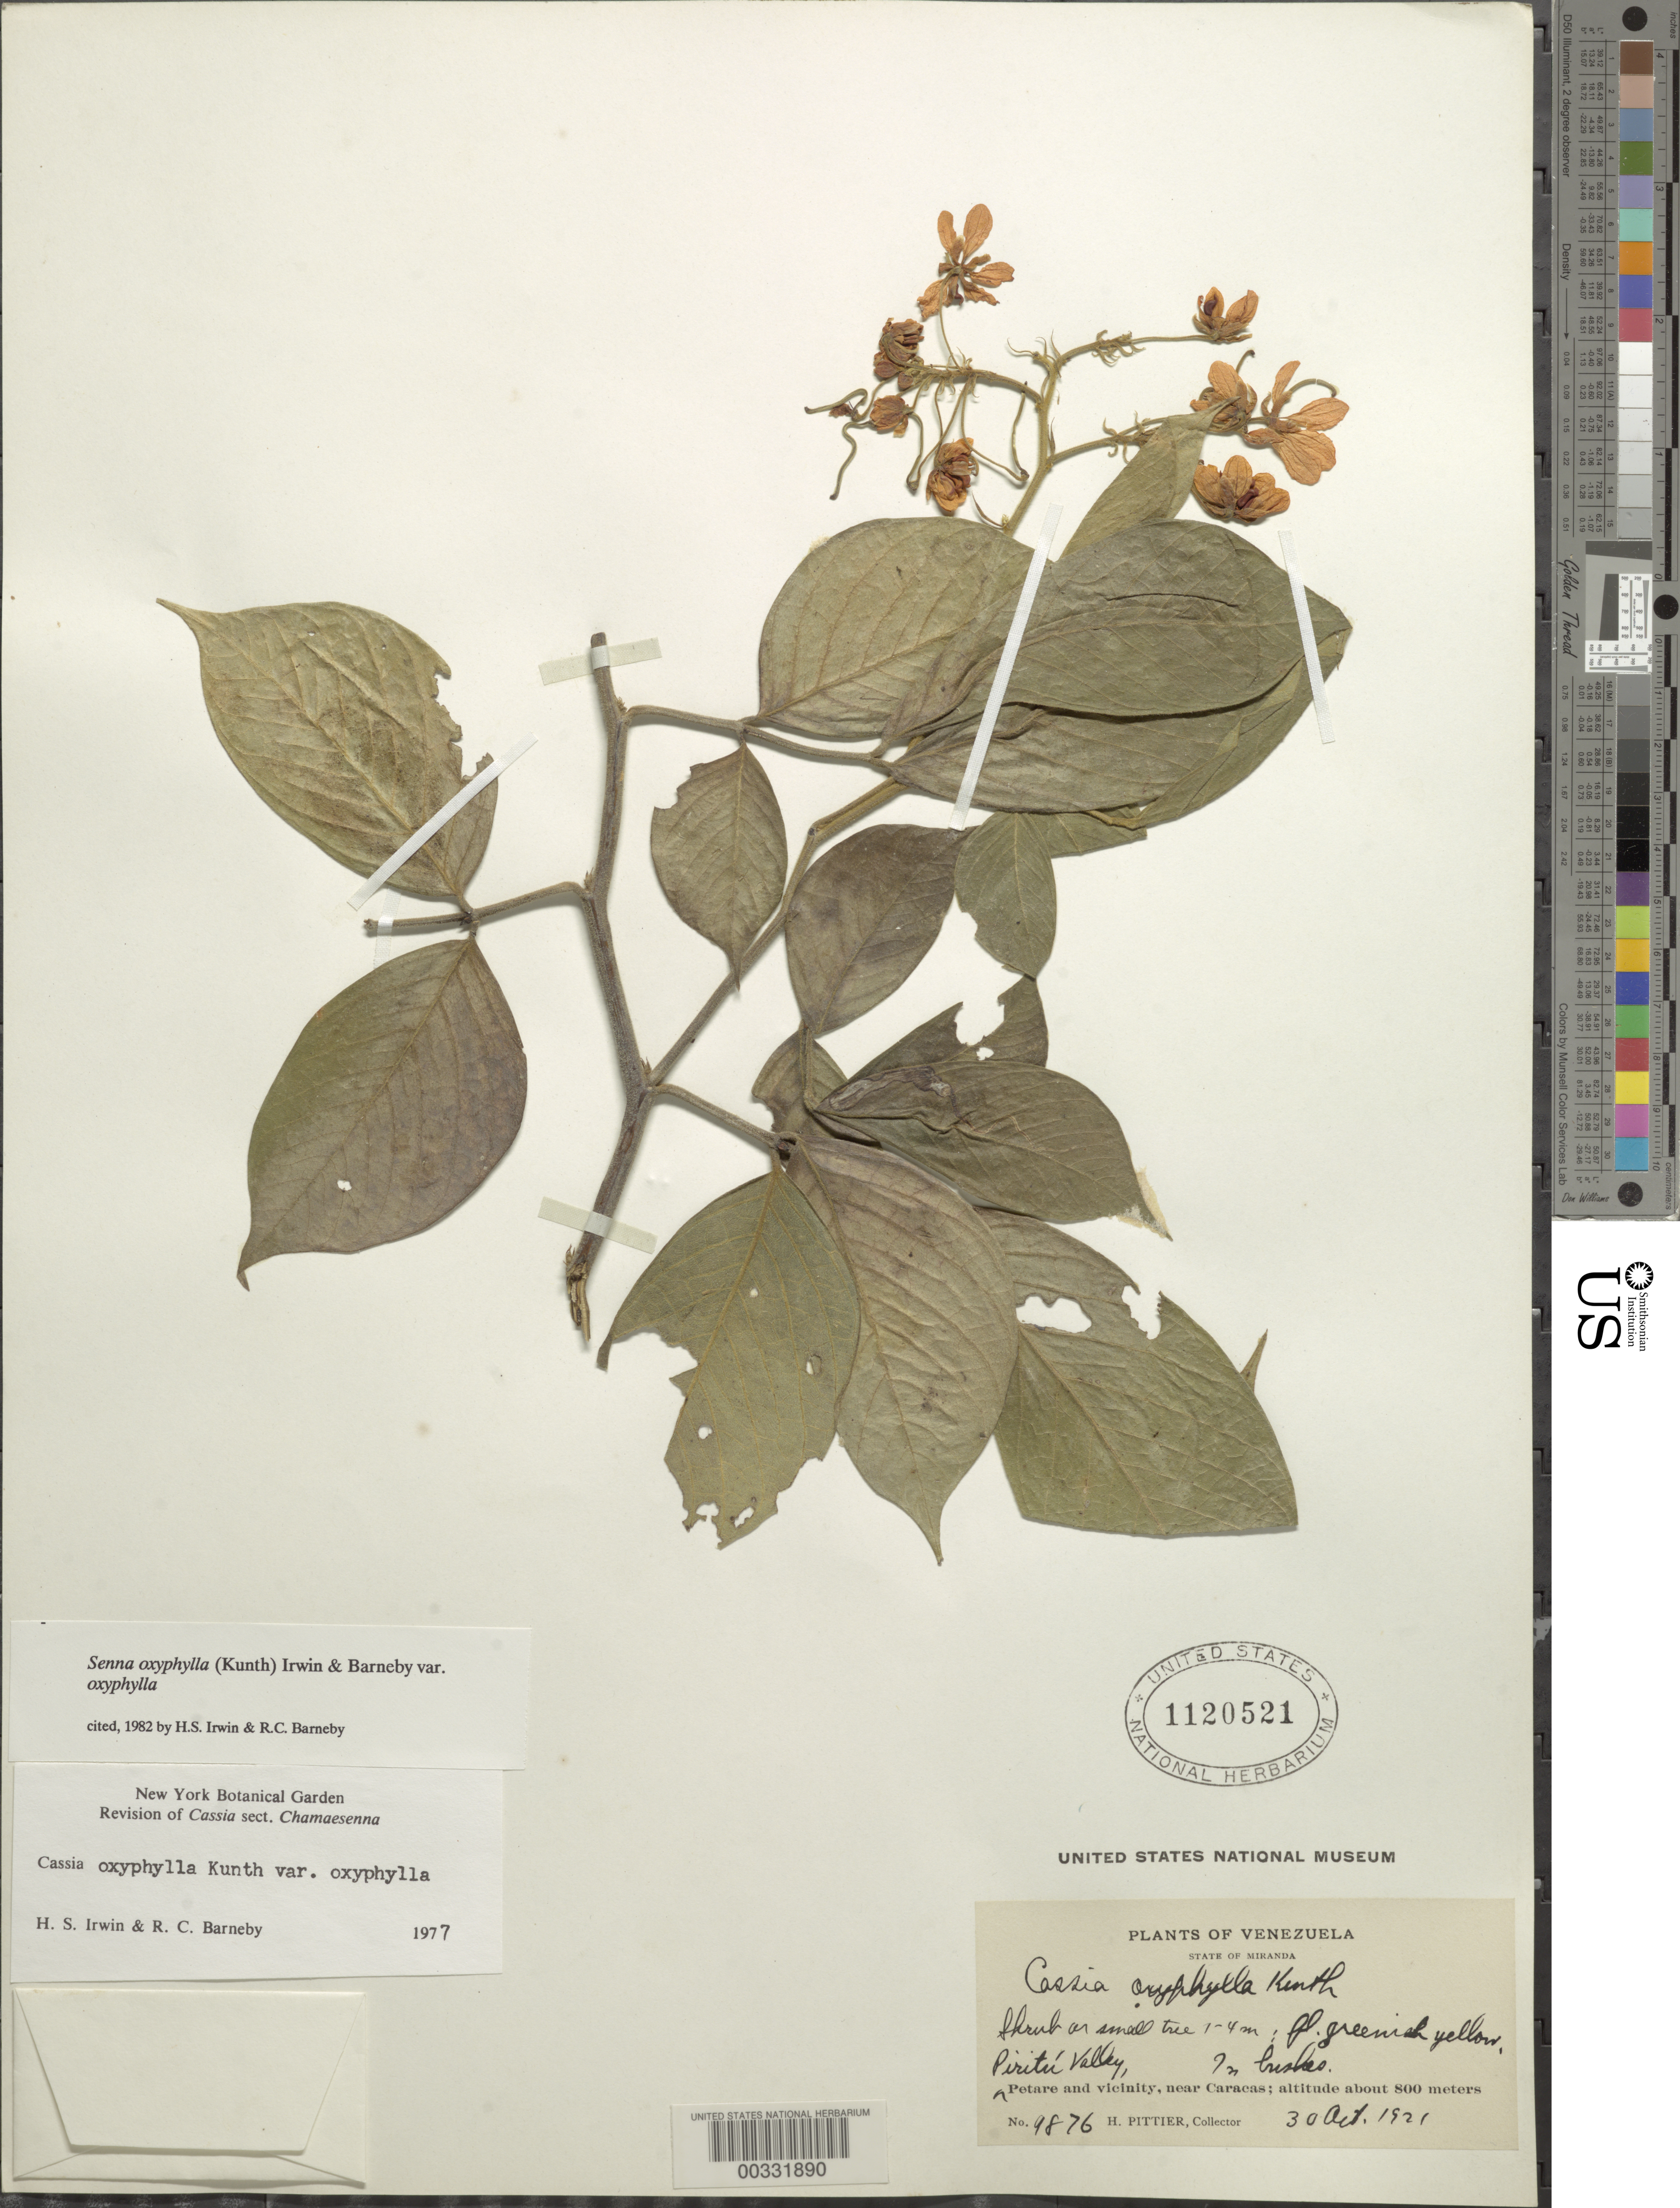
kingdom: Plantae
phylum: Tracheophyta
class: Magnoliopsida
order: Fabales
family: Fabaceae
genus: Senna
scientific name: Senna oxyphylla var. oxyphylla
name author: (Kunth) H.S. Irwin & Barneby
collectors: H. F. Pittier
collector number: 9876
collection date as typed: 30 Oct 1921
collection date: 1921-10-30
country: Venezuela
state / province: Miranda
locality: Piritu valley, petare and vicinity, near caracas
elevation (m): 800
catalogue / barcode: US 1120521